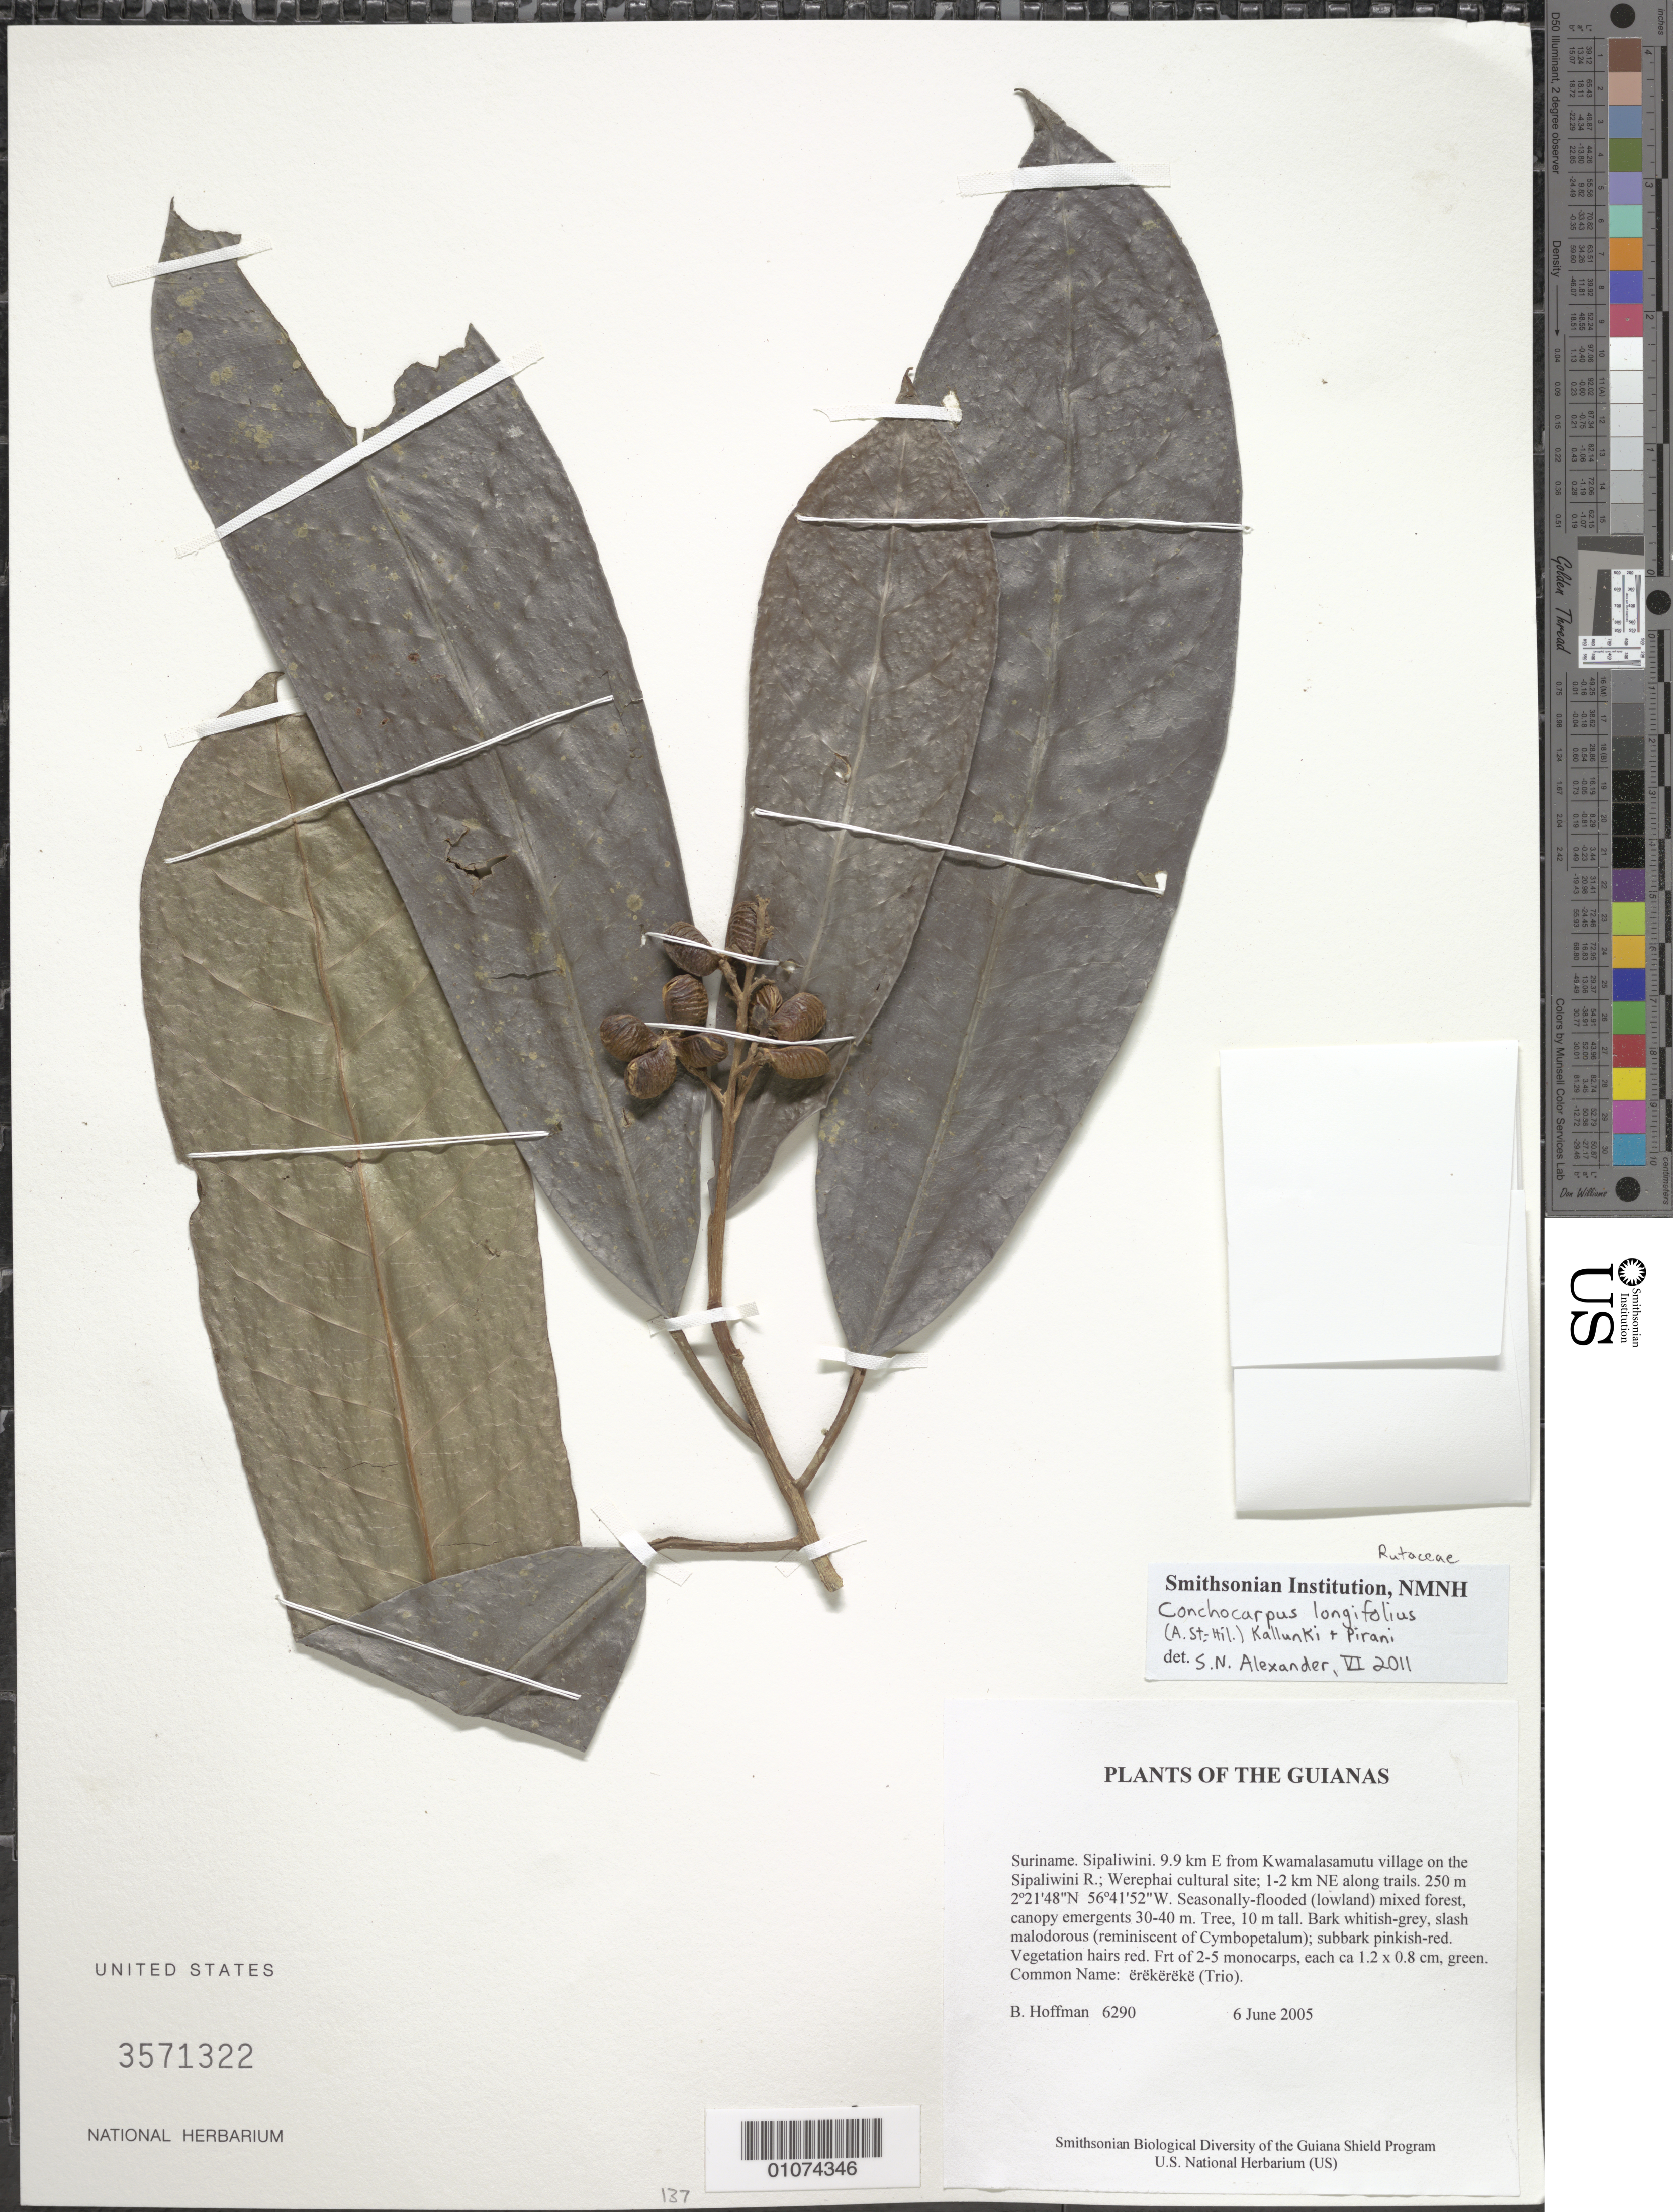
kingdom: Plantae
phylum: Tracheophyta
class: Magnoliopsida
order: Sapindales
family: Rutaceae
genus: Conchocarpus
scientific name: Conchocarpus ucayalinus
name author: (Huber) Kallunki & Pirani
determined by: Londoño-Echeverri, Y.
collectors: B. Hoffman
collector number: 6290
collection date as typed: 6 June 2005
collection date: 2005-06-06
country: Suriname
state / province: Sipaliwini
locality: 9.9 km E from Kwamalasamutu village on the Sipaliwini R.; Werephai cultural site; 1-2 km NE along trails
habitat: Seasonally-flooded (lowland) mixed forest, canopy emergents 30-40 m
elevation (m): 250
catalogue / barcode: US 3571322